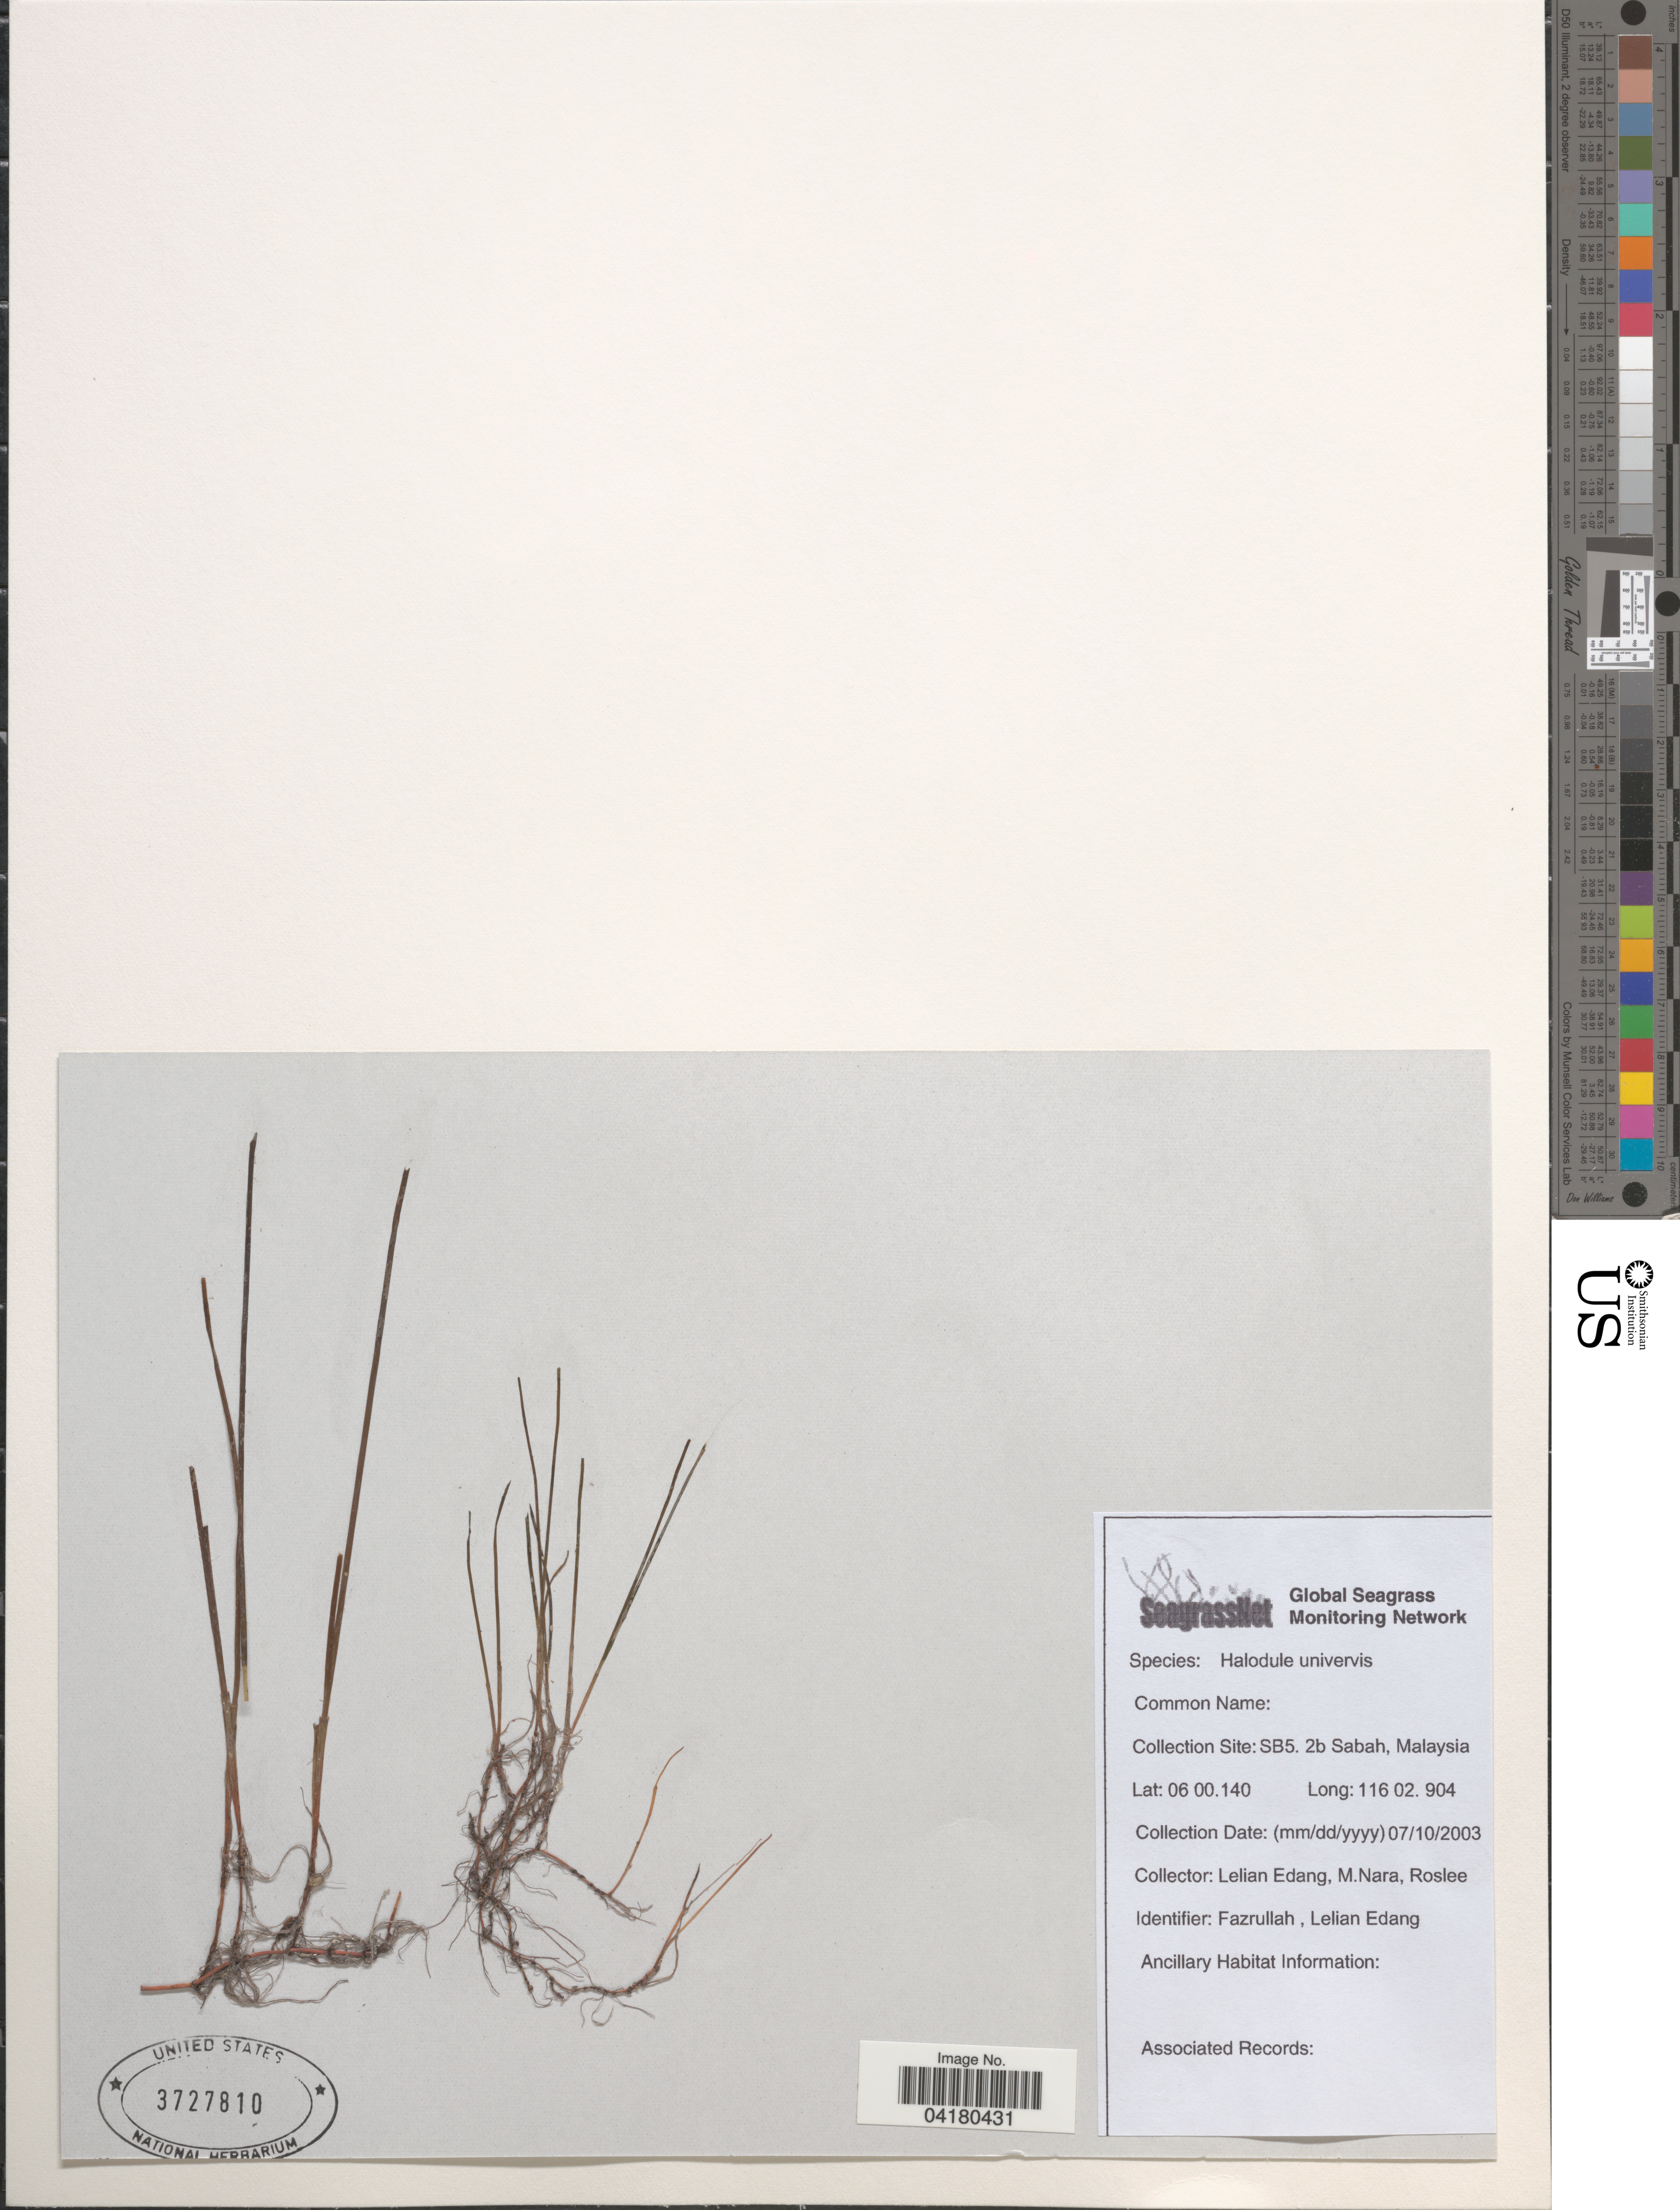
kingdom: Plantae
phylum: Tracheophyta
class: Liliopsida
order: Alismatales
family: Cymodoceaceae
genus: Halodule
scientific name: Halodule uninervis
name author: (Forssk.) Asch.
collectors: L. Edang, M. Nara & Roslee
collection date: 2003-10-07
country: Malaysia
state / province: Sabah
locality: Collection Site: SB5. 2b.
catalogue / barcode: US 3727810